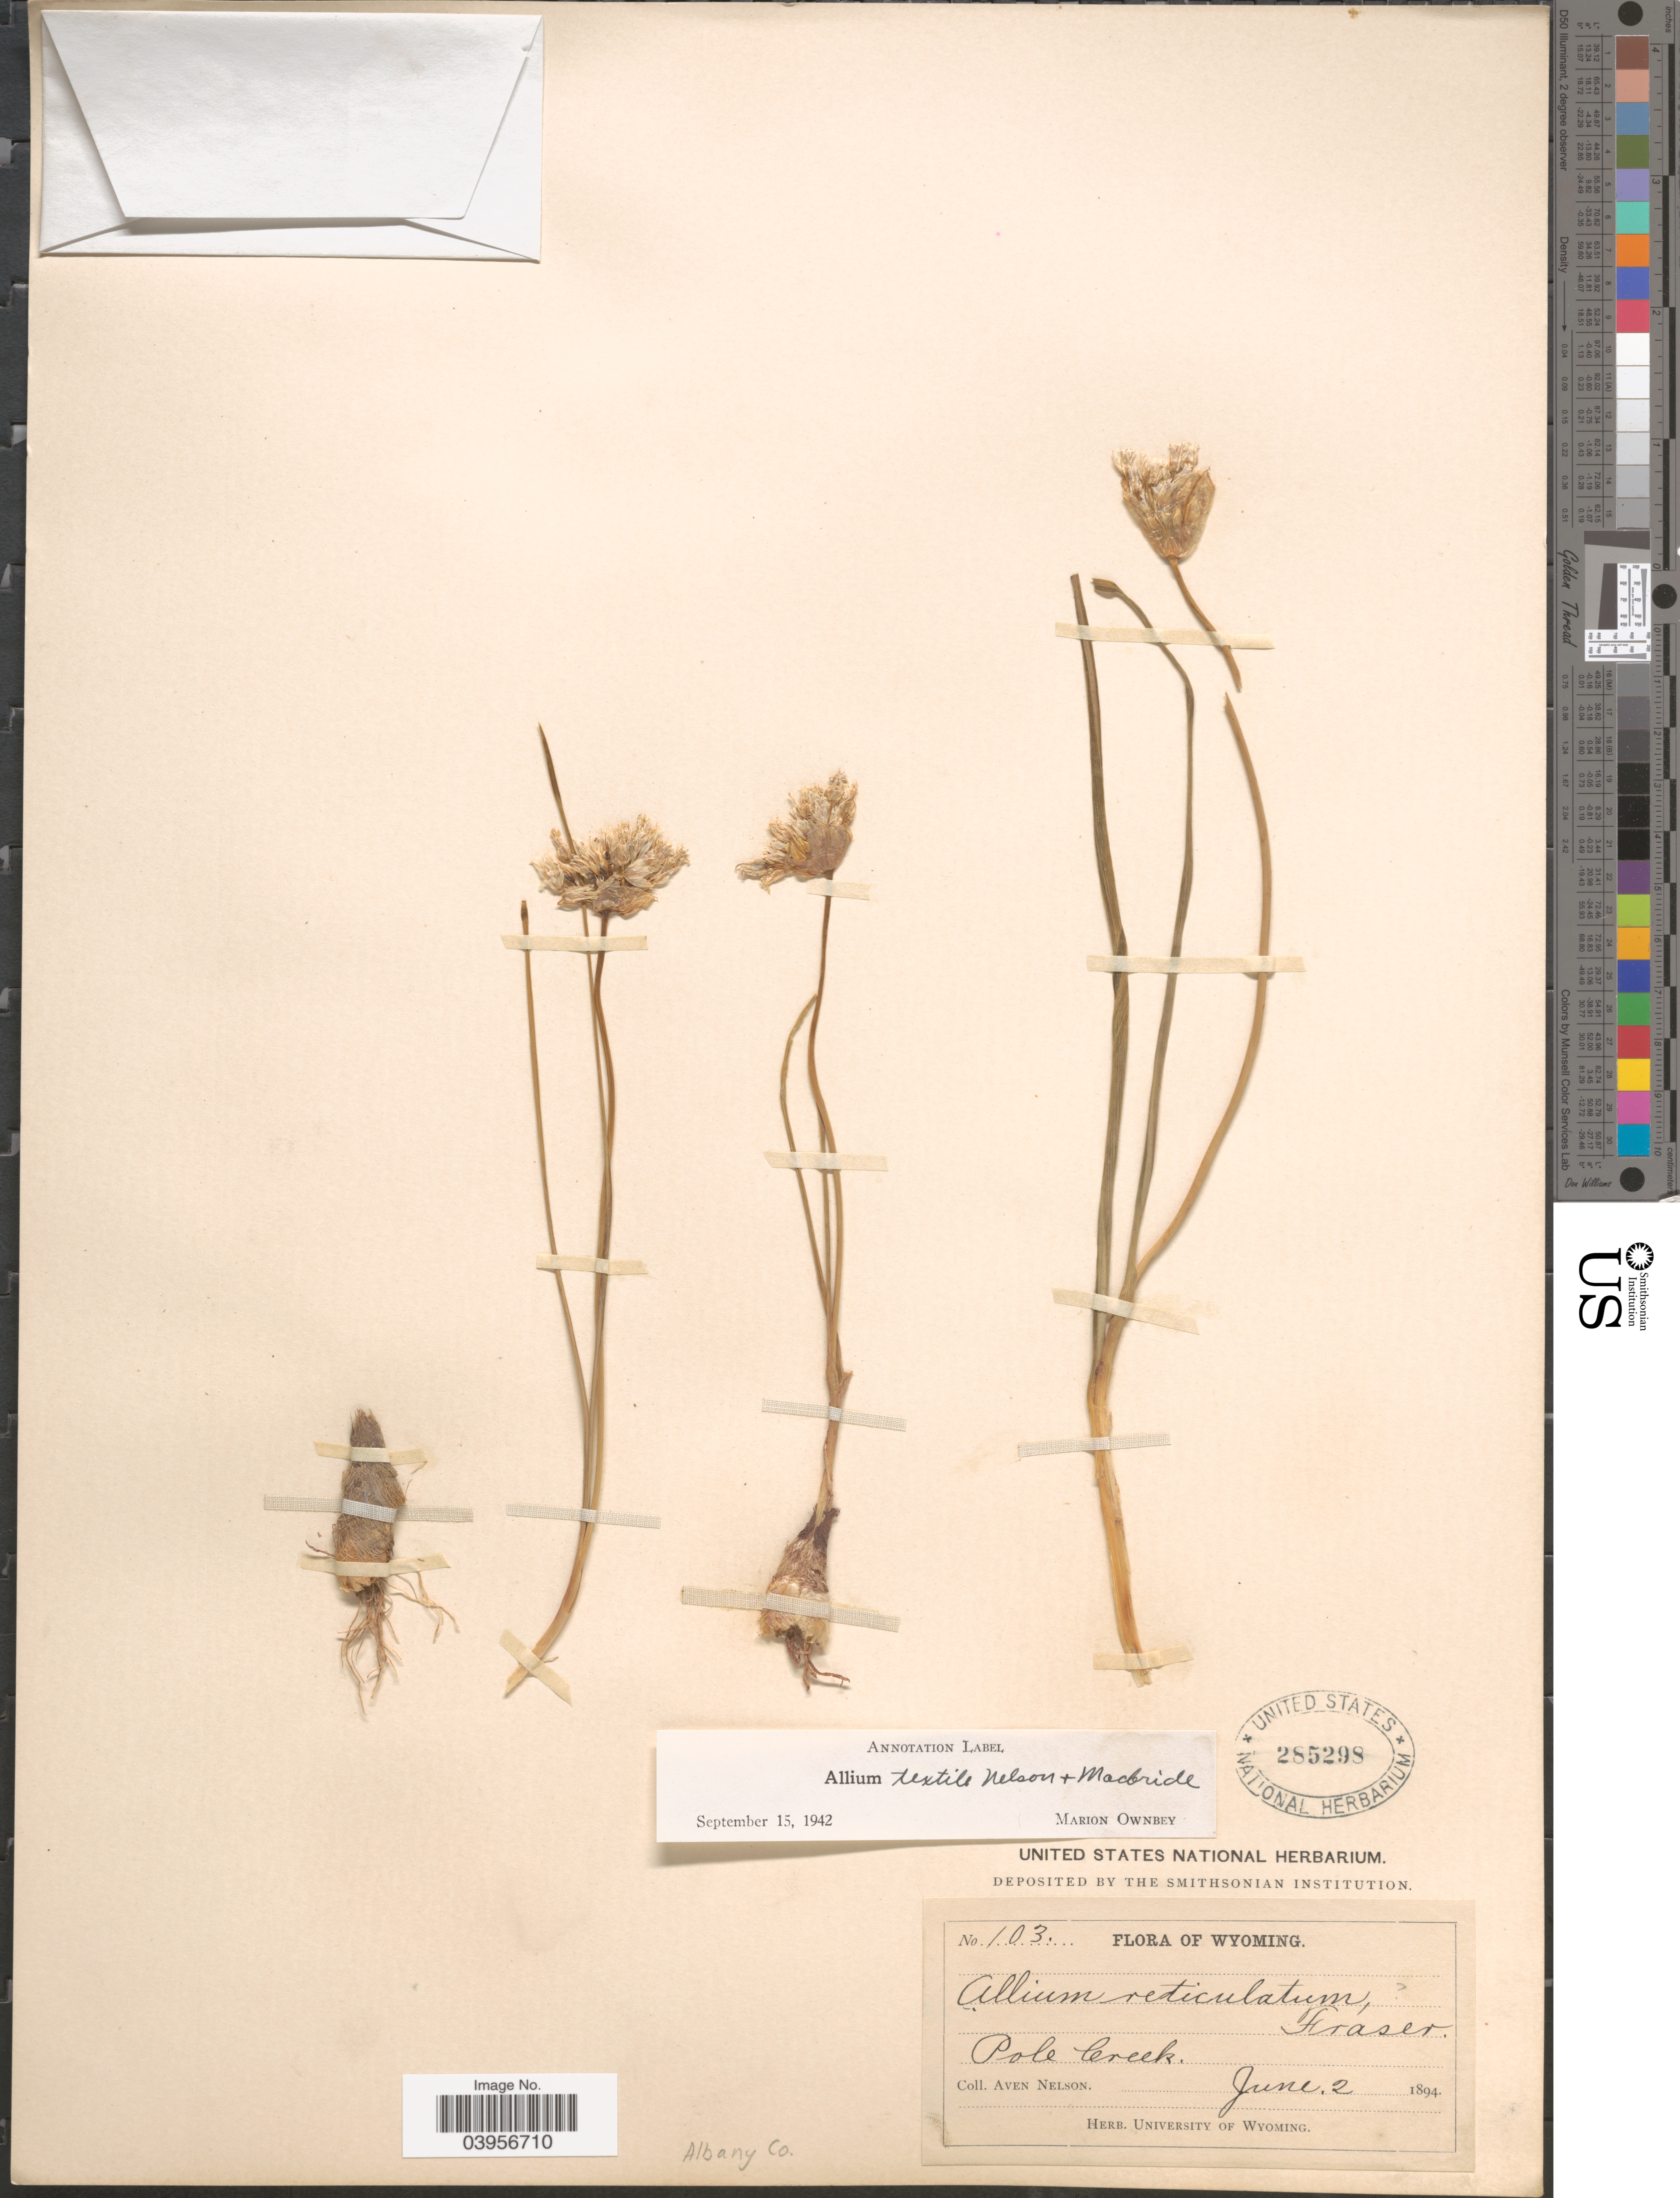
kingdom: Plantae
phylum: Tracheophyta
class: Liliopsida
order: Asparagales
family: Amaryllidaceae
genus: Allium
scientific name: Allium textile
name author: A. Nelson & J.F. Macbr.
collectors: A. Nelson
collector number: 103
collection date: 1894-06-02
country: United States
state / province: Wyoming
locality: Pole Creek. Albany Co.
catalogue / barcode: US 285298